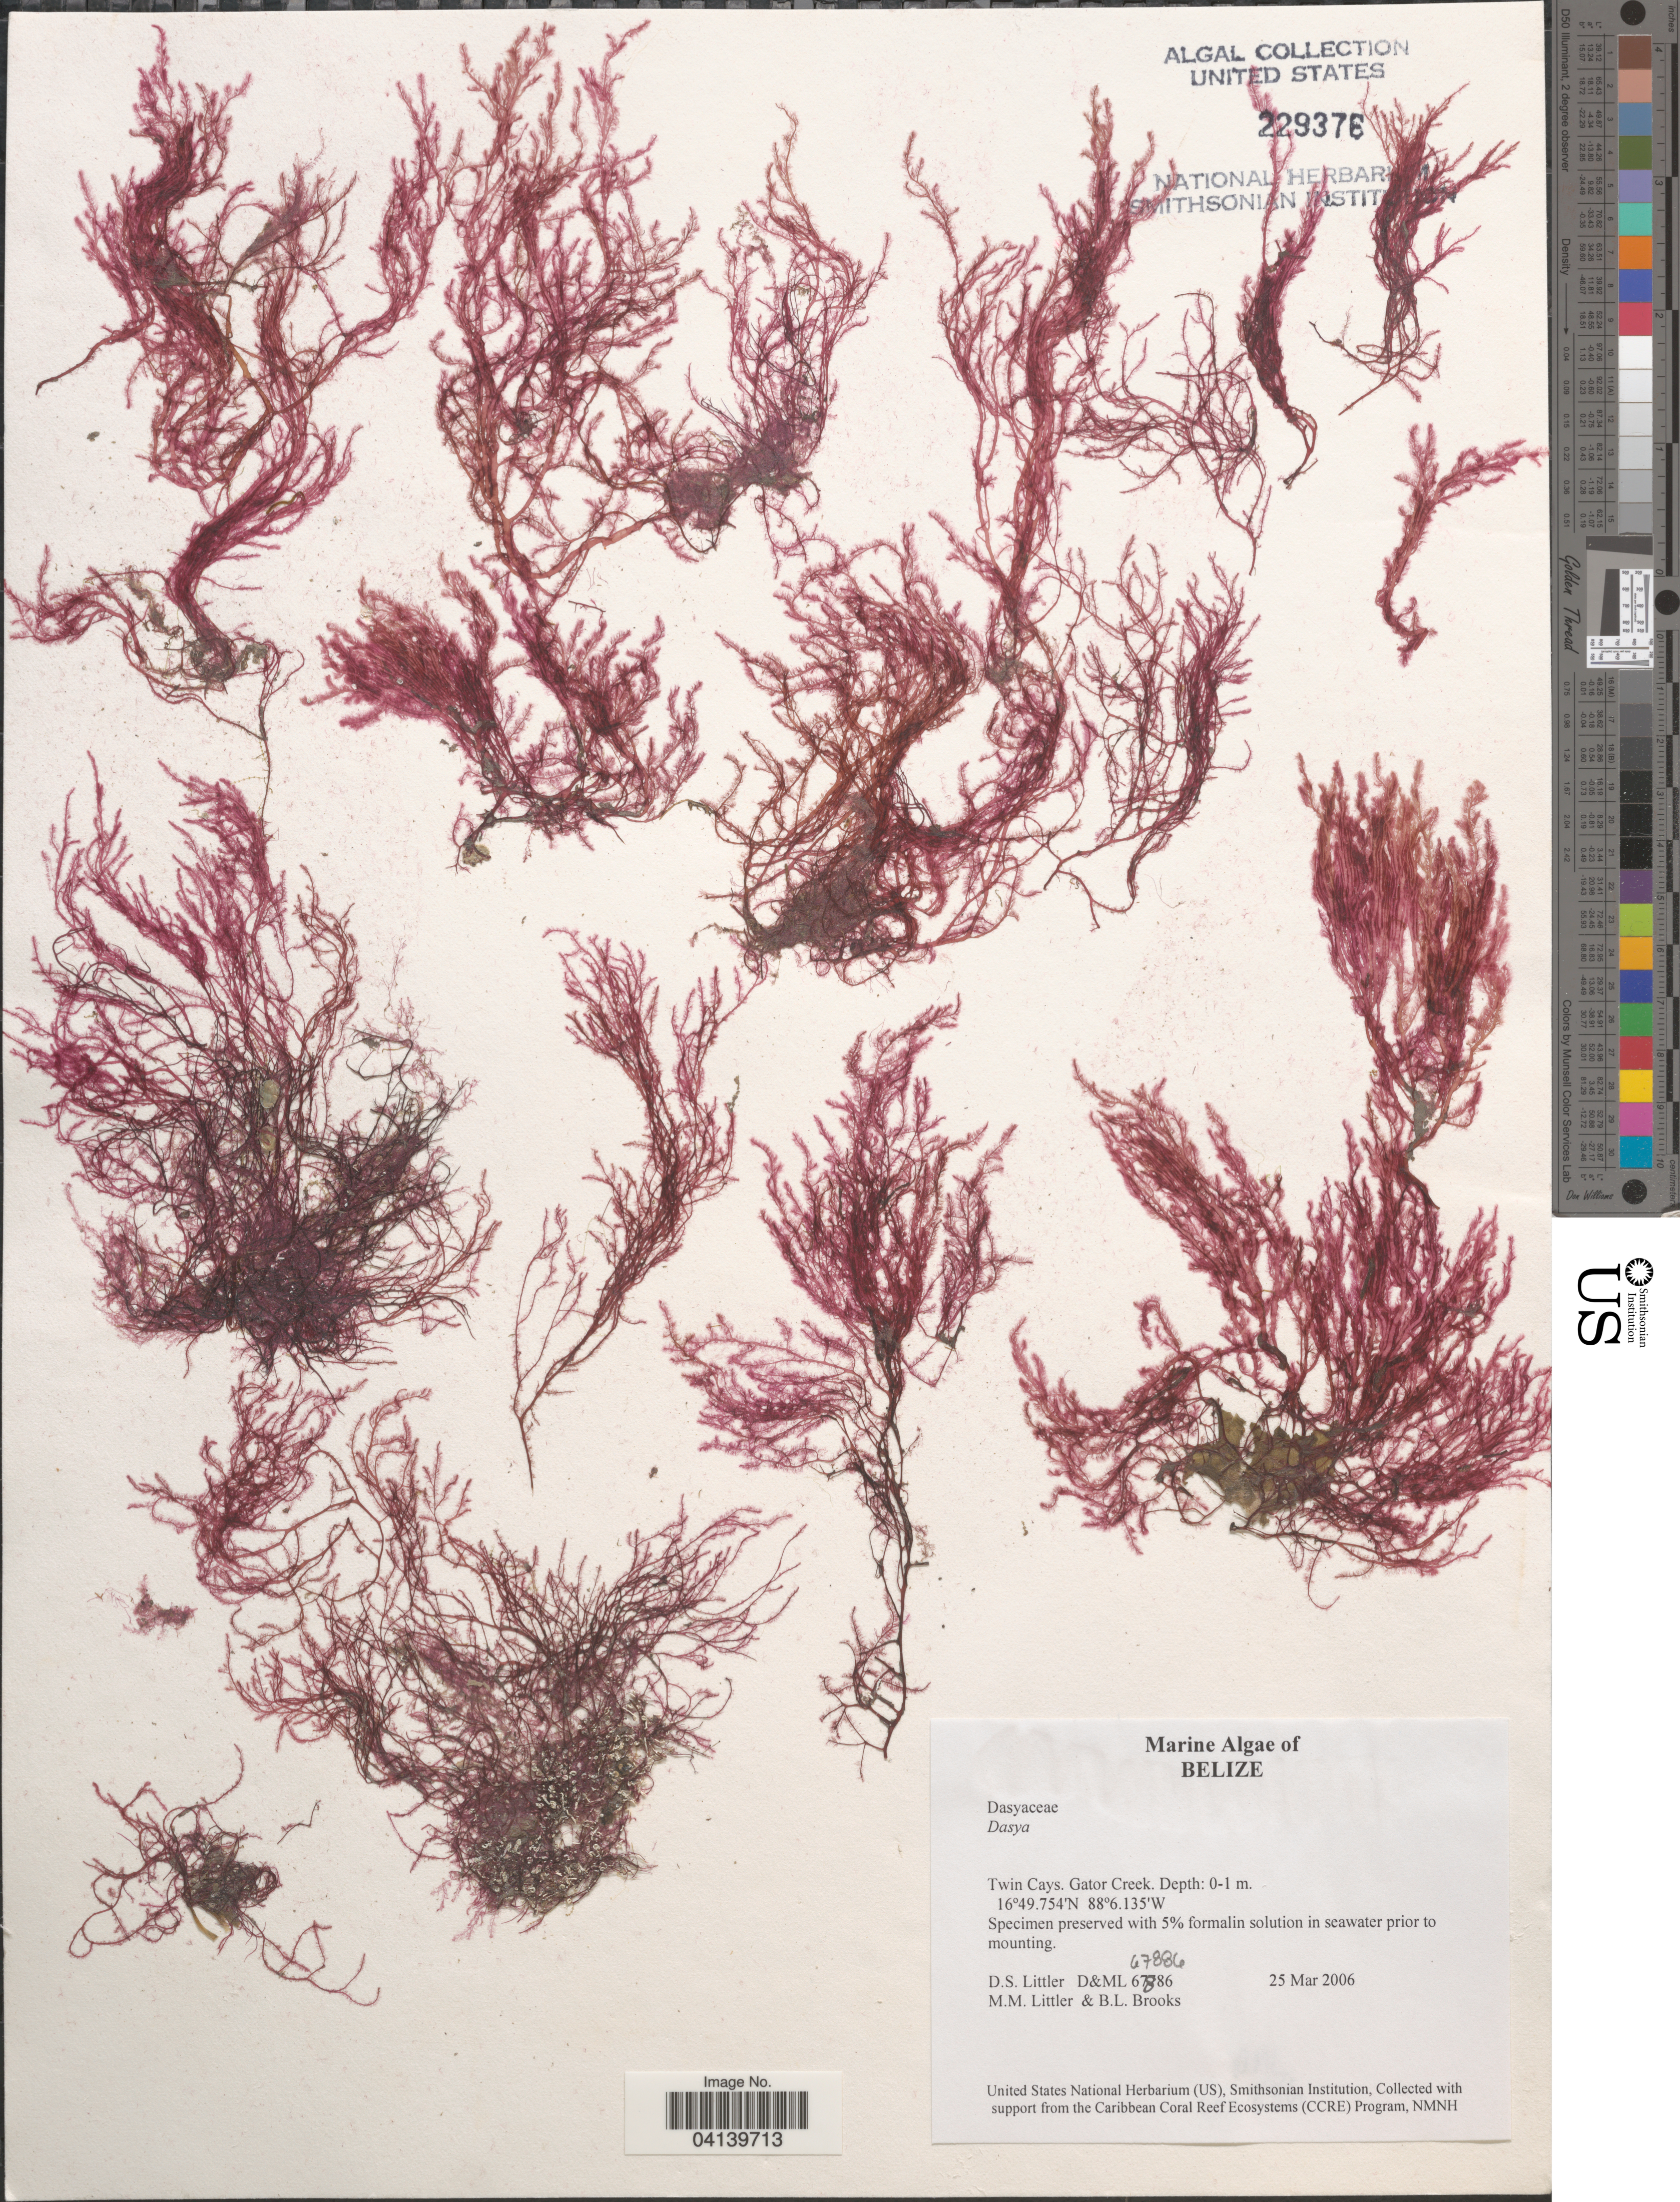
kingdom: Plantae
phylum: Rhodophyta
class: Florideophyceae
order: Ceramiales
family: Dasyaceae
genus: Dasya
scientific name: Dasya sp.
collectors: D. S. Littler & B. Brooks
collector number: D&ML 67886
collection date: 2006-03-25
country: Belize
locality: Twin Cays. Gator Creek.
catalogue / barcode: US 229376